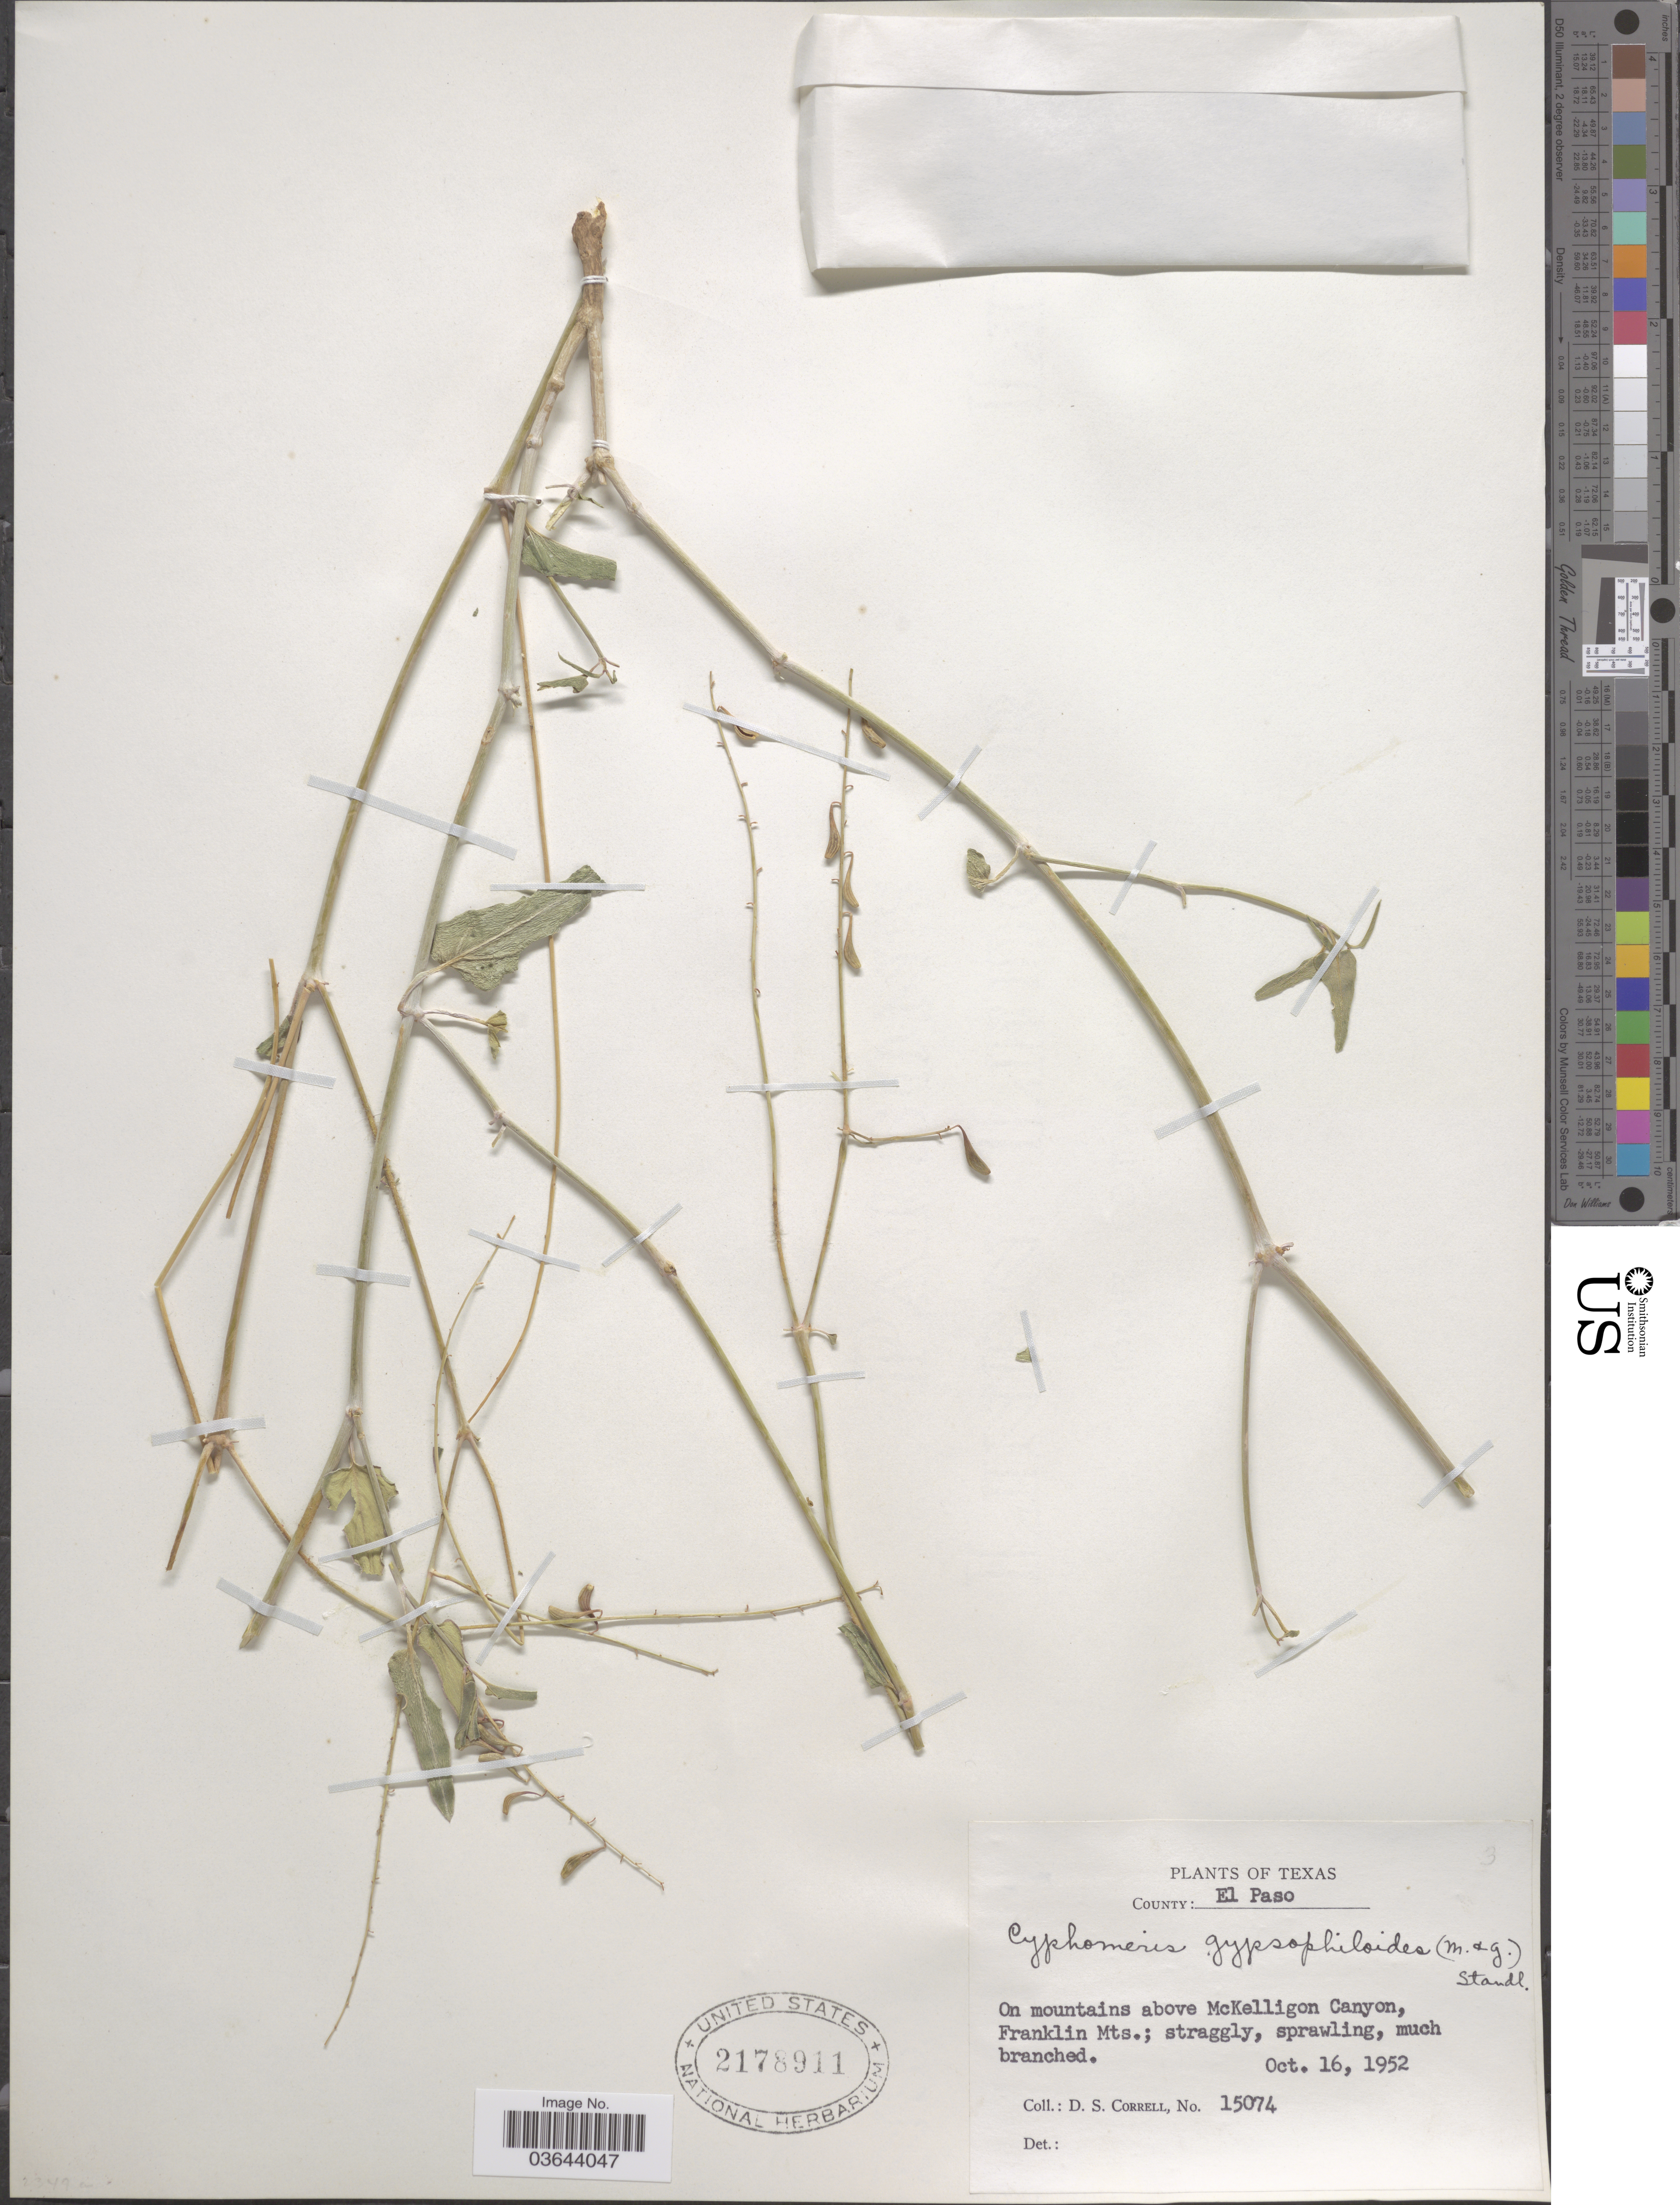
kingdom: Plantae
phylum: Tracheophyta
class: Magnoliopsida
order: Caryophyllales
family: Nyctaginaceae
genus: Cyphomeris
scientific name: Cyphomeris gypsophiloides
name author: (M. Martens & Galeotti) Standl.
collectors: D. S. Correll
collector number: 15074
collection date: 1952-10-16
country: United States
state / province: Texas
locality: County: El Paso. On mountains above McKelligon Canyon, Franklin Mts.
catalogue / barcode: US 2178911